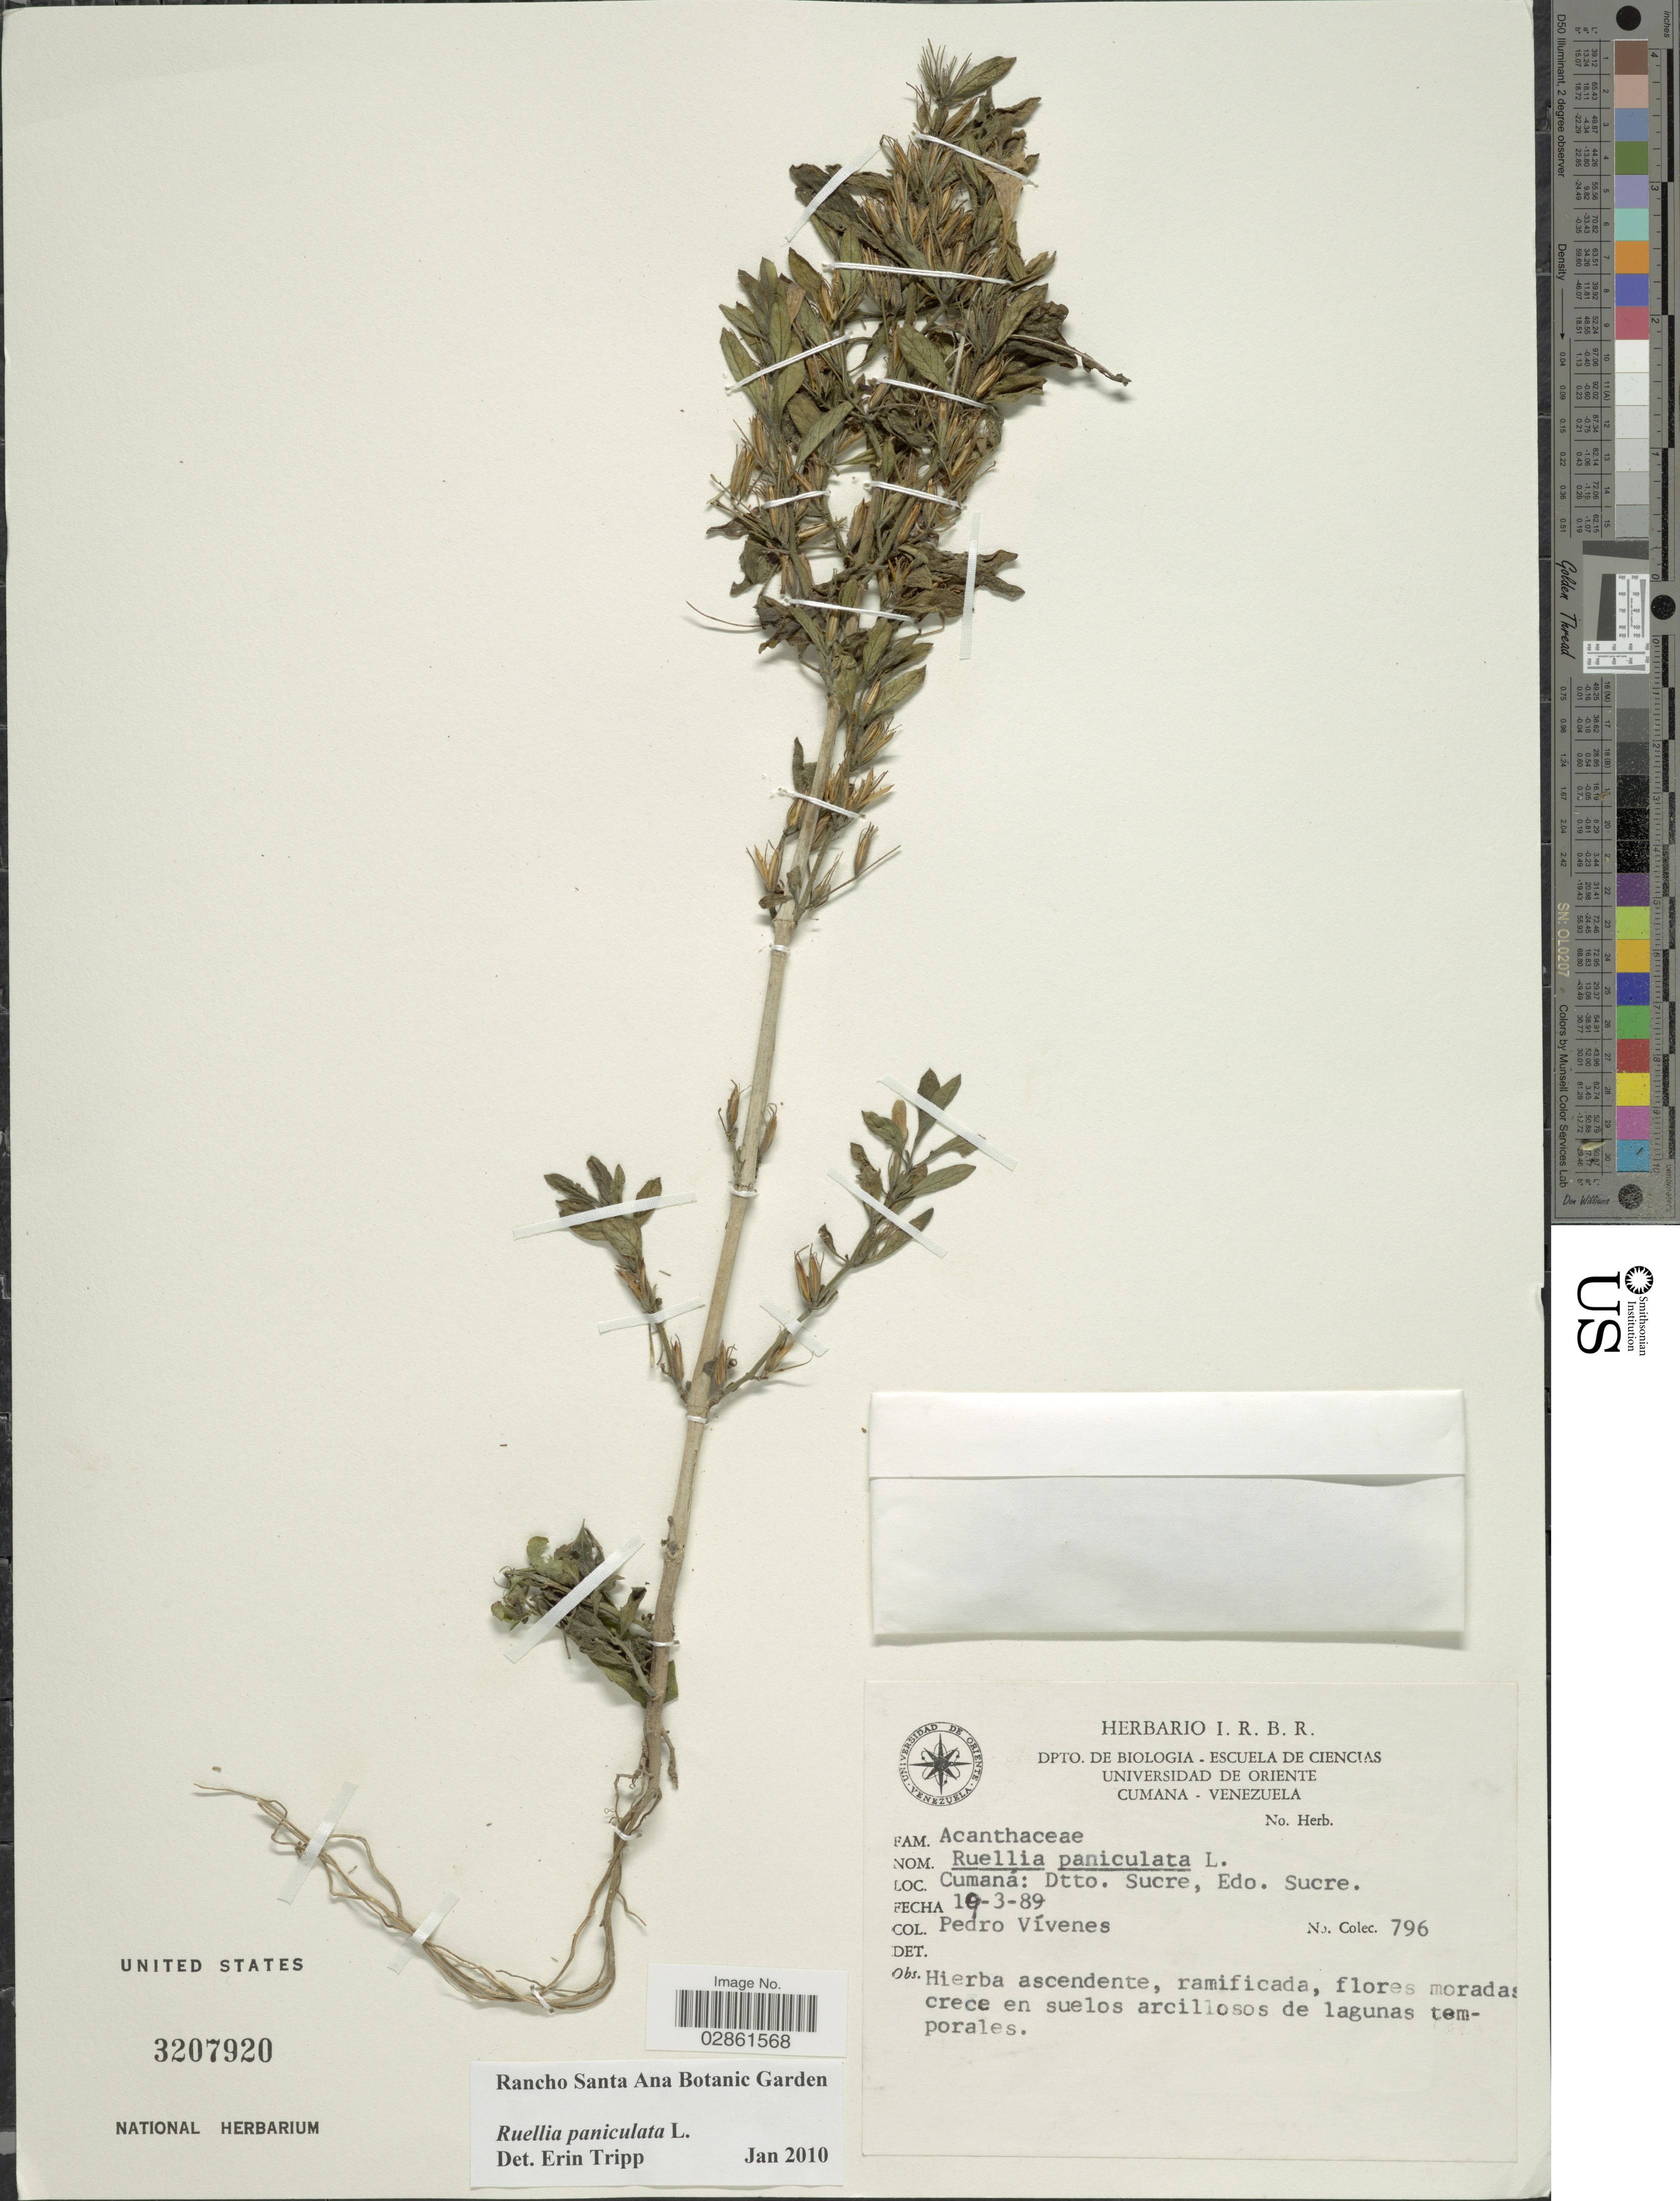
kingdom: Plantae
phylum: Tracheophyta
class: Magnoliopsida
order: Lamiales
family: Acanthaceae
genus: Ruellia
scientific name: Ruellia paniculata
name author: L.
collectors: P. Vivenes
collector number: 796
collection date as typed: Transcribed d/m/y: 19/3/89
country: Venezuela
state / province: Sucre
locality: Cumaná: Dtto. Sucre.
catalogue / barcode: US 3207920